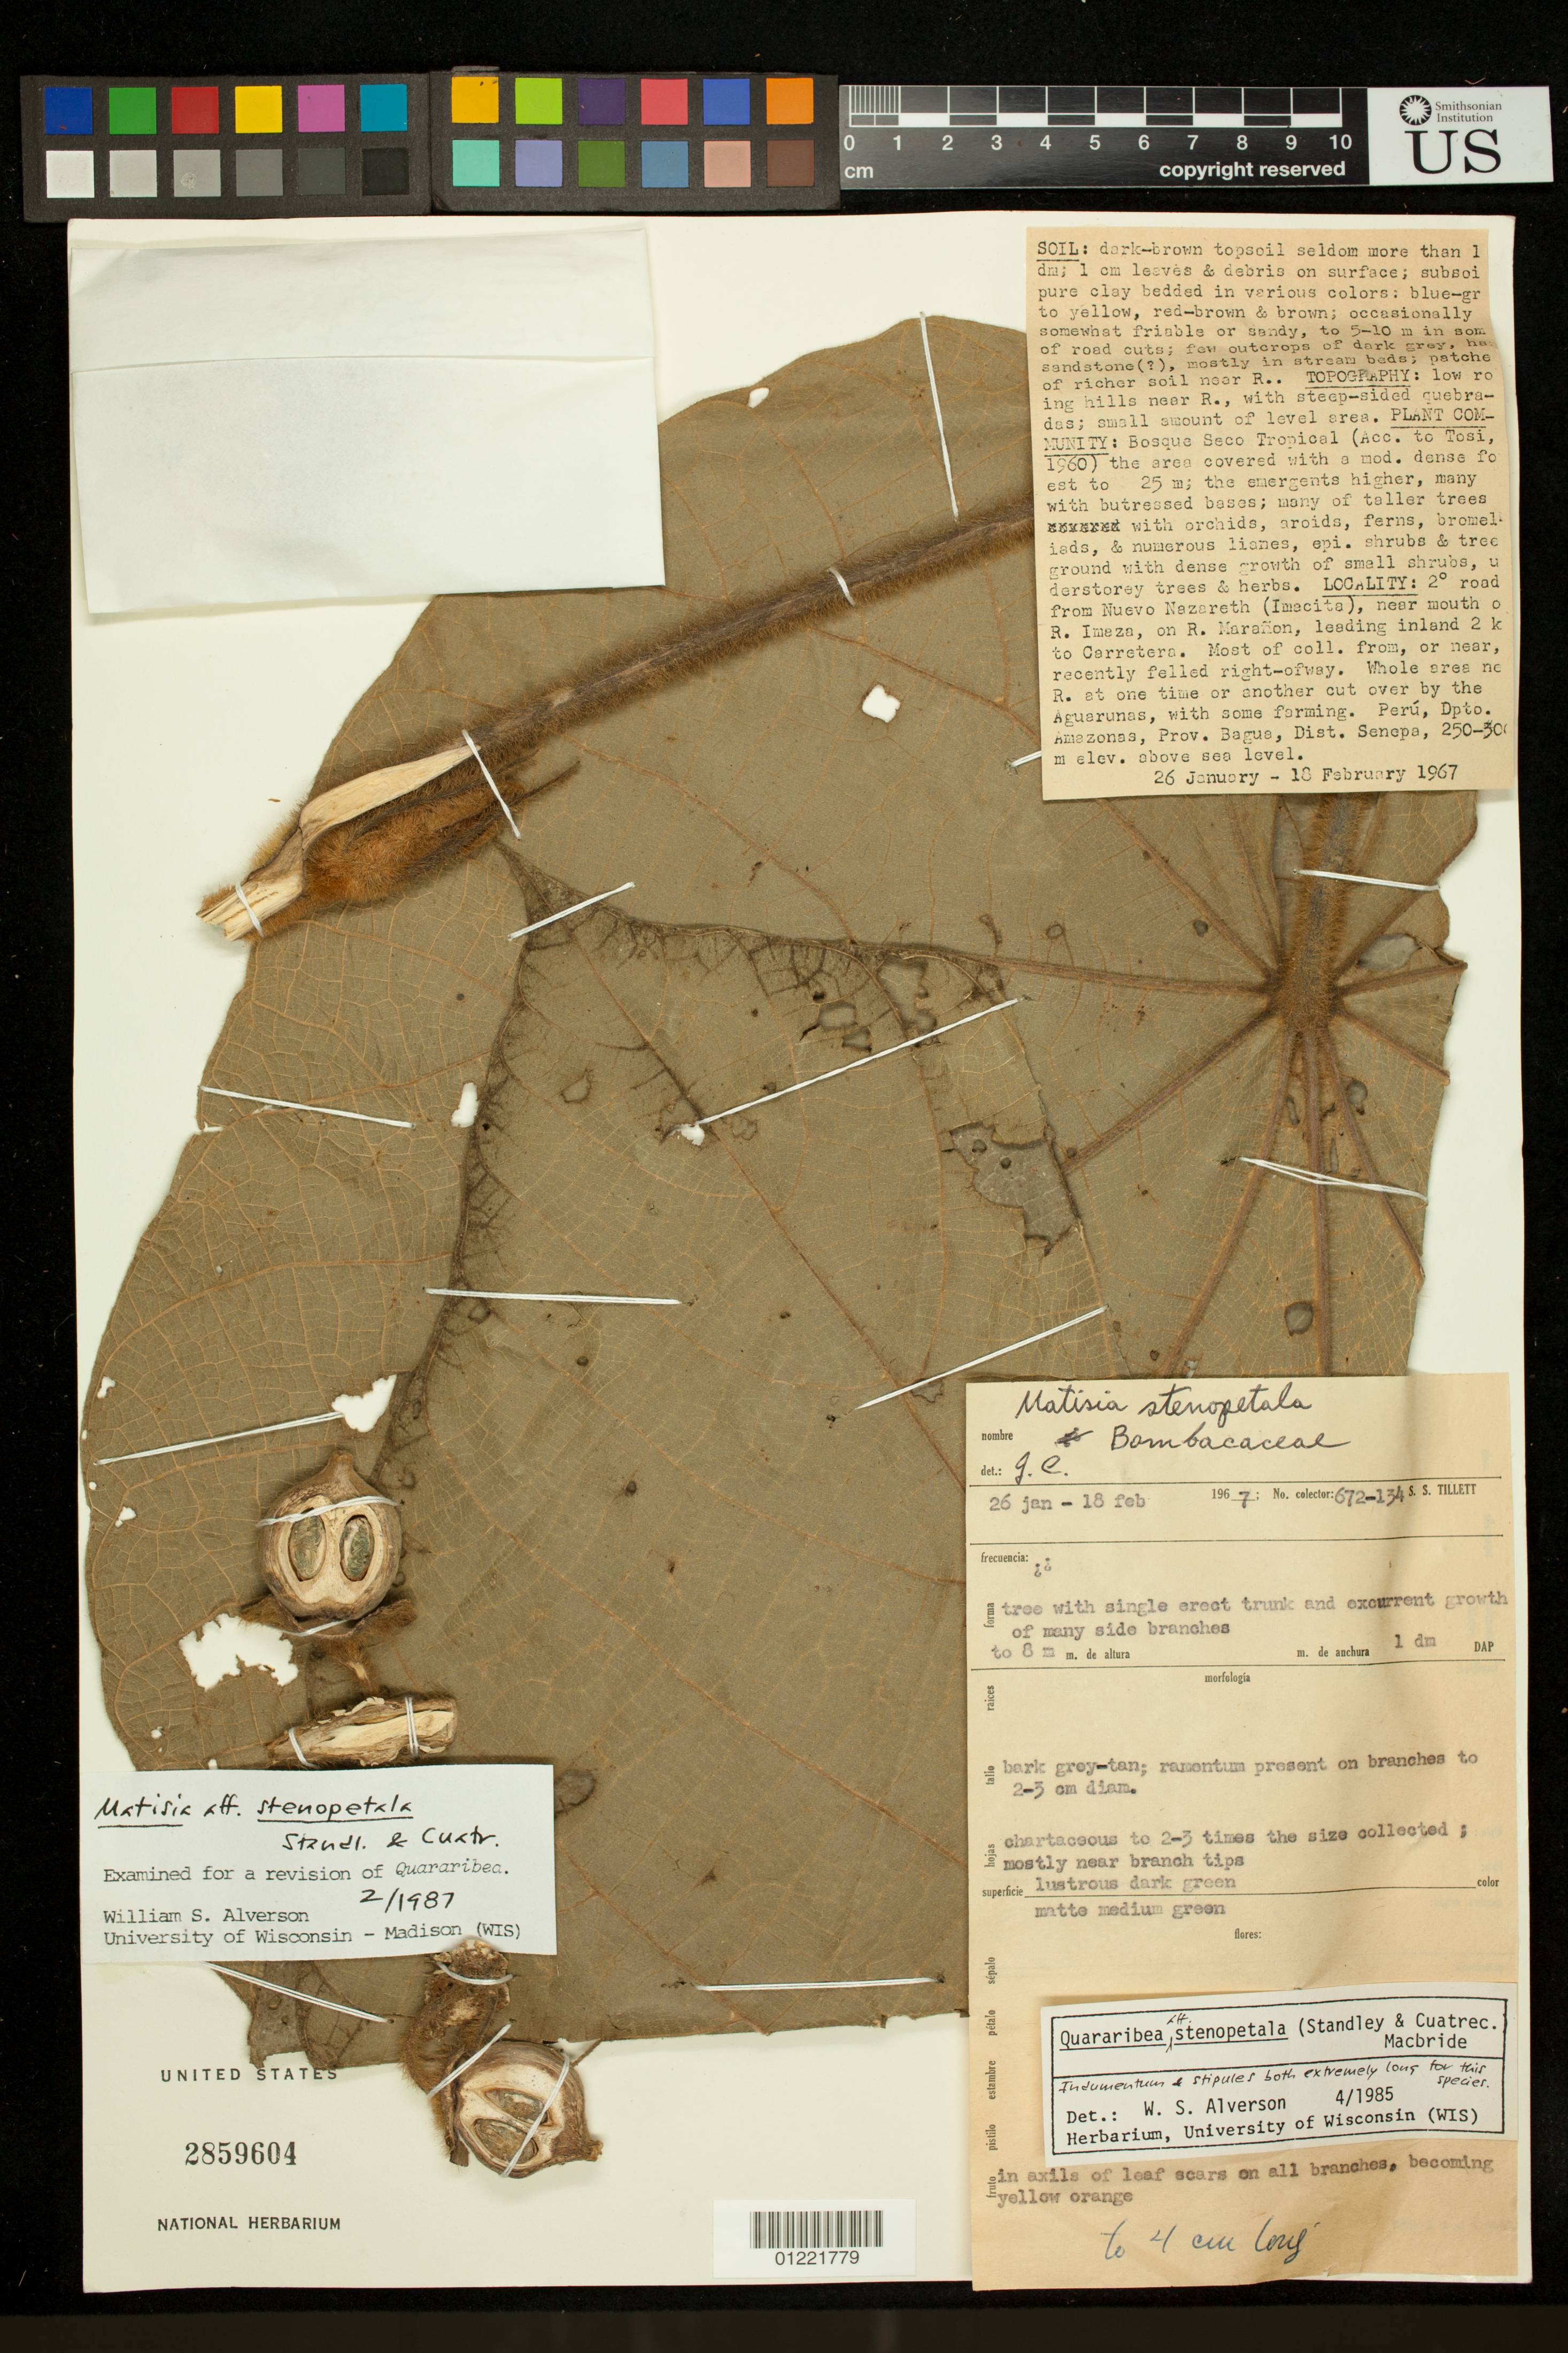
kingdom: Plantae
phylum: Tracheophyta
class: Magnoliopsida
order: Malvales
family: Malvaceae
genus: Matisia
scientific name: Matisia stenopetala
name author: Standl. & Cuatrec.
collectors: S. S. Tillett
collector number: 672-134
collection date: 1967-01-26/1967-02-18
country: Peru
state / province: Amazonas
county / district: Bagua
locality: Dist. Senepa. 2° road from Nuevo Nazareth (Imacita) near mouth of R. Imaza, on R. Maranon, leading inland 2 km to Carretera.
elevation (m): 250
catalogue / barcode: US 2859604